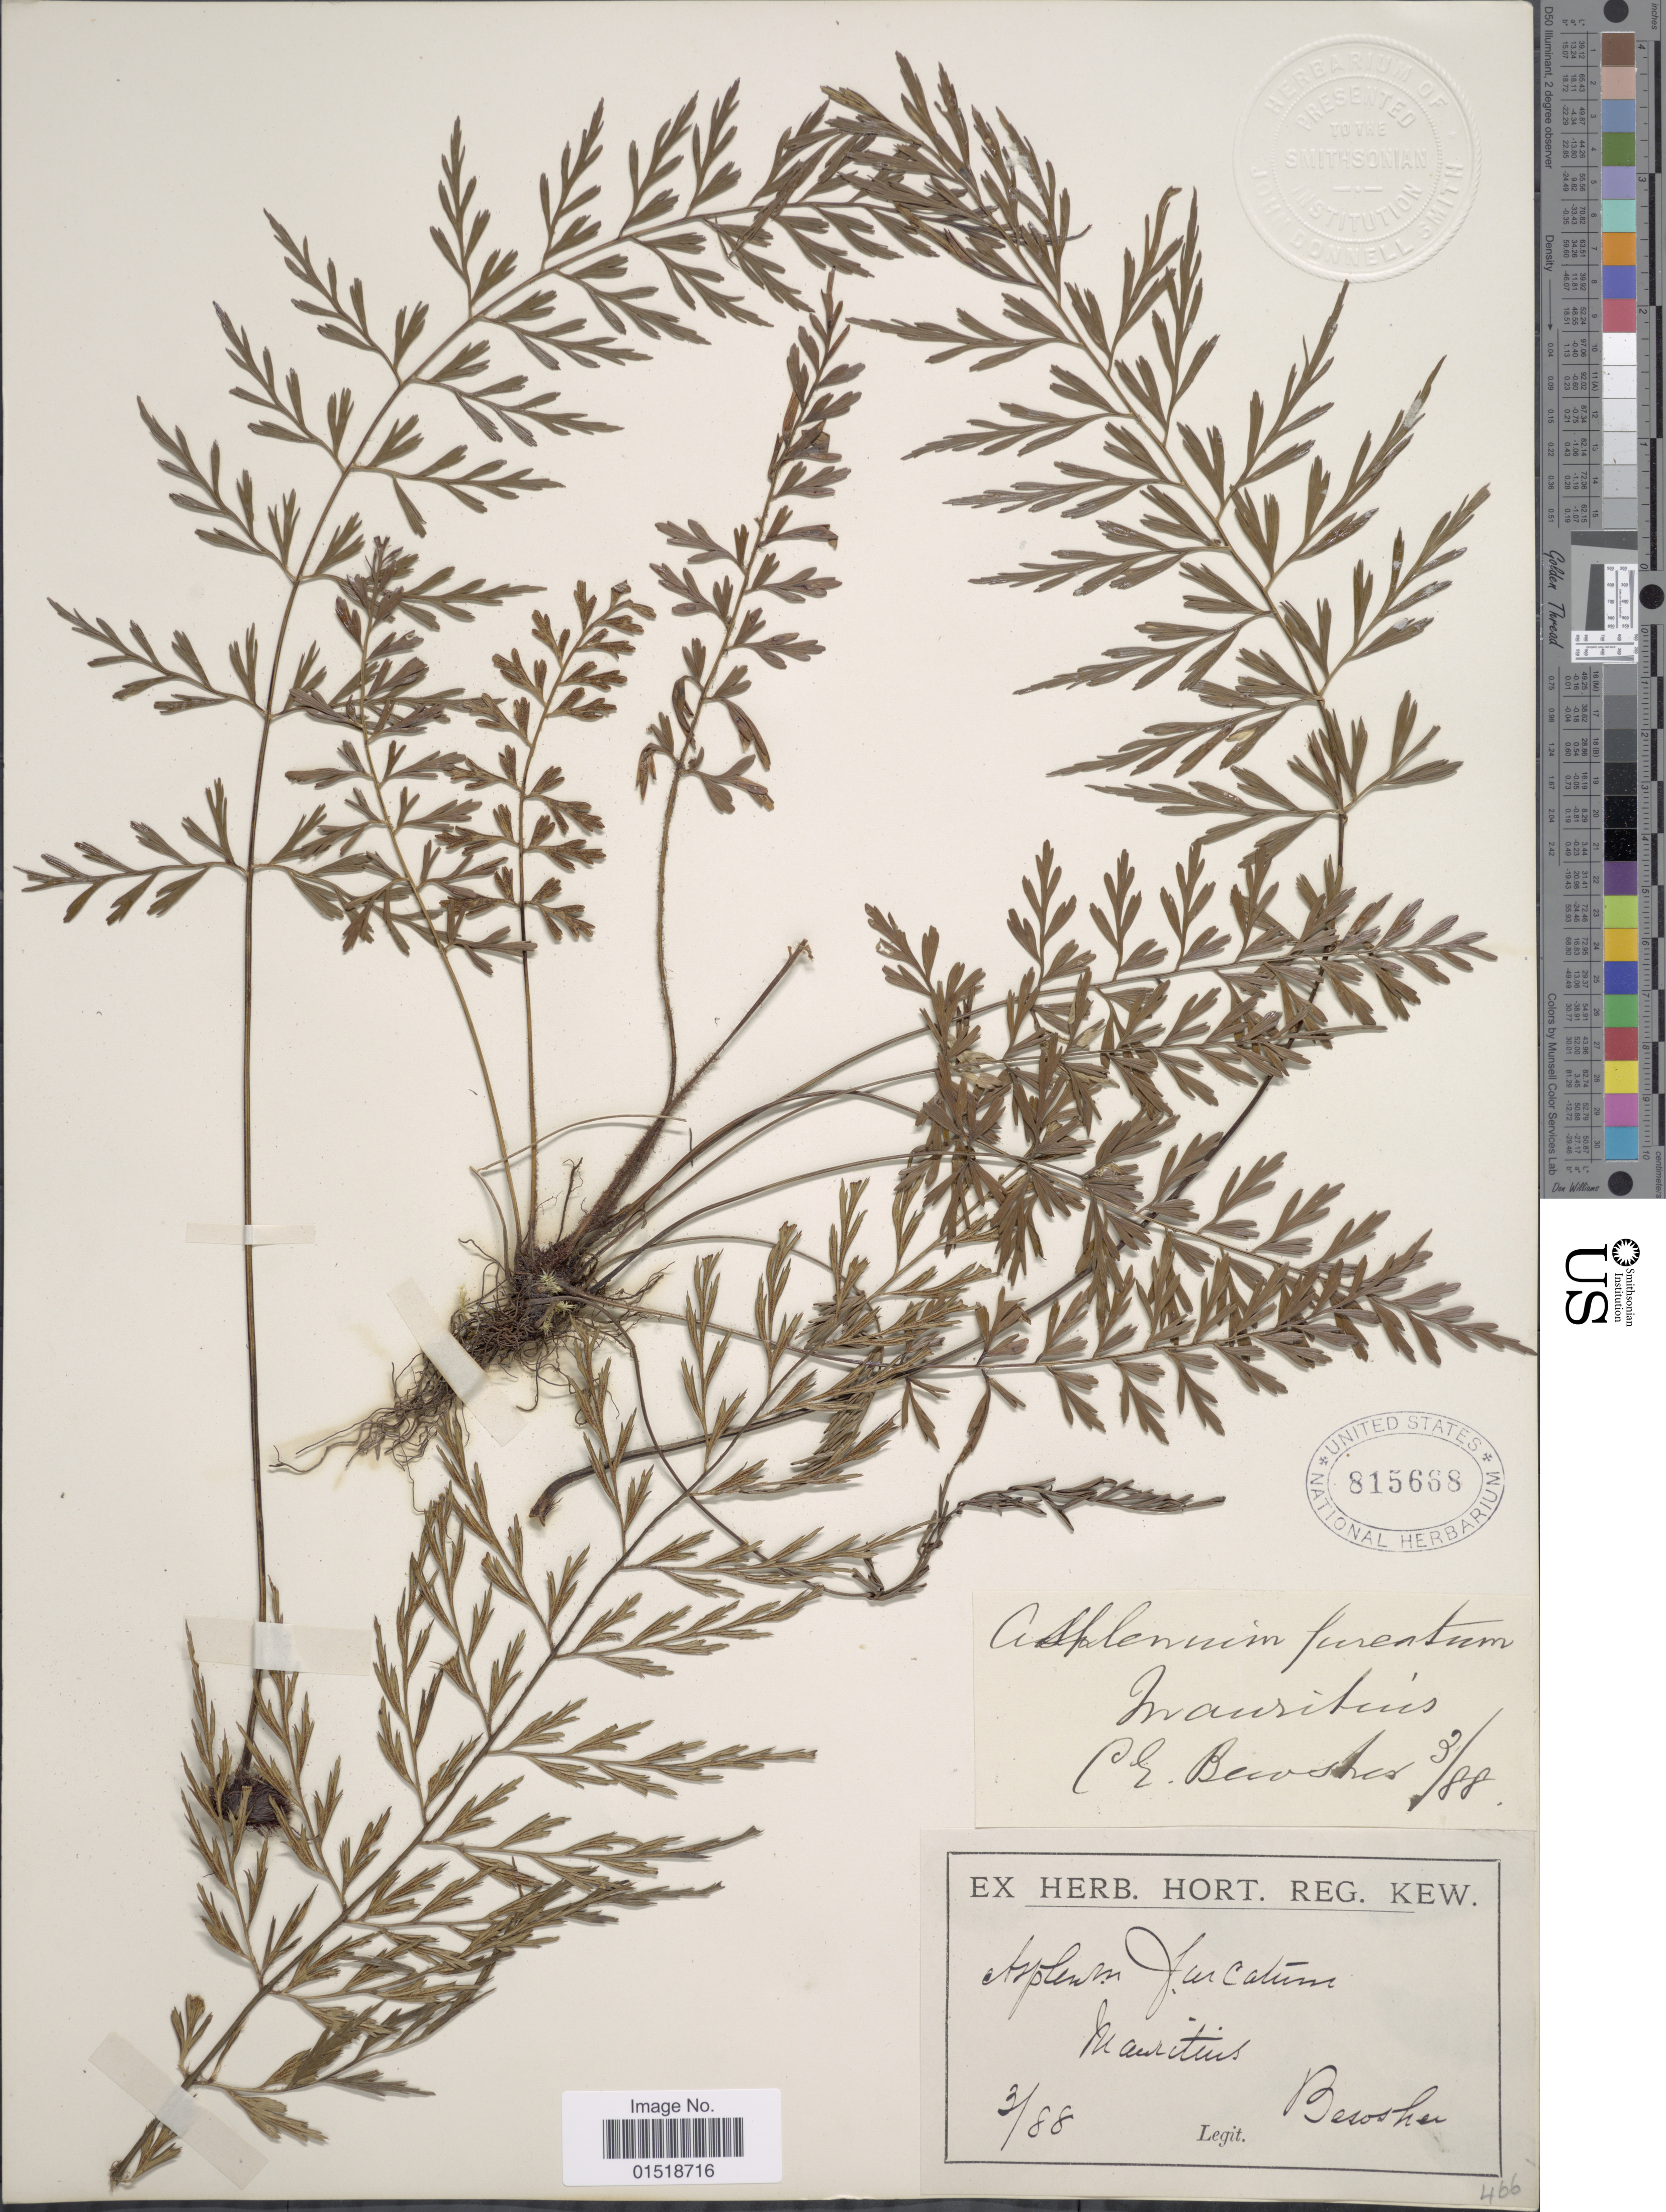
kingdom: Plantae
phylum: Tracheophyta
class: Polypodiopsida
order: Polypodiales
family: Aspleniaceae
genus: Asplenium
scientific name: Asplenium aethiopicum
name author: (Burm. f.) Bech.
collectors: C. Bewsher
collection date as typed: Transcribed d/m/y: /3/88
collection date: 1888-03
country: Mauritius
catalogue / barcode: US 815668